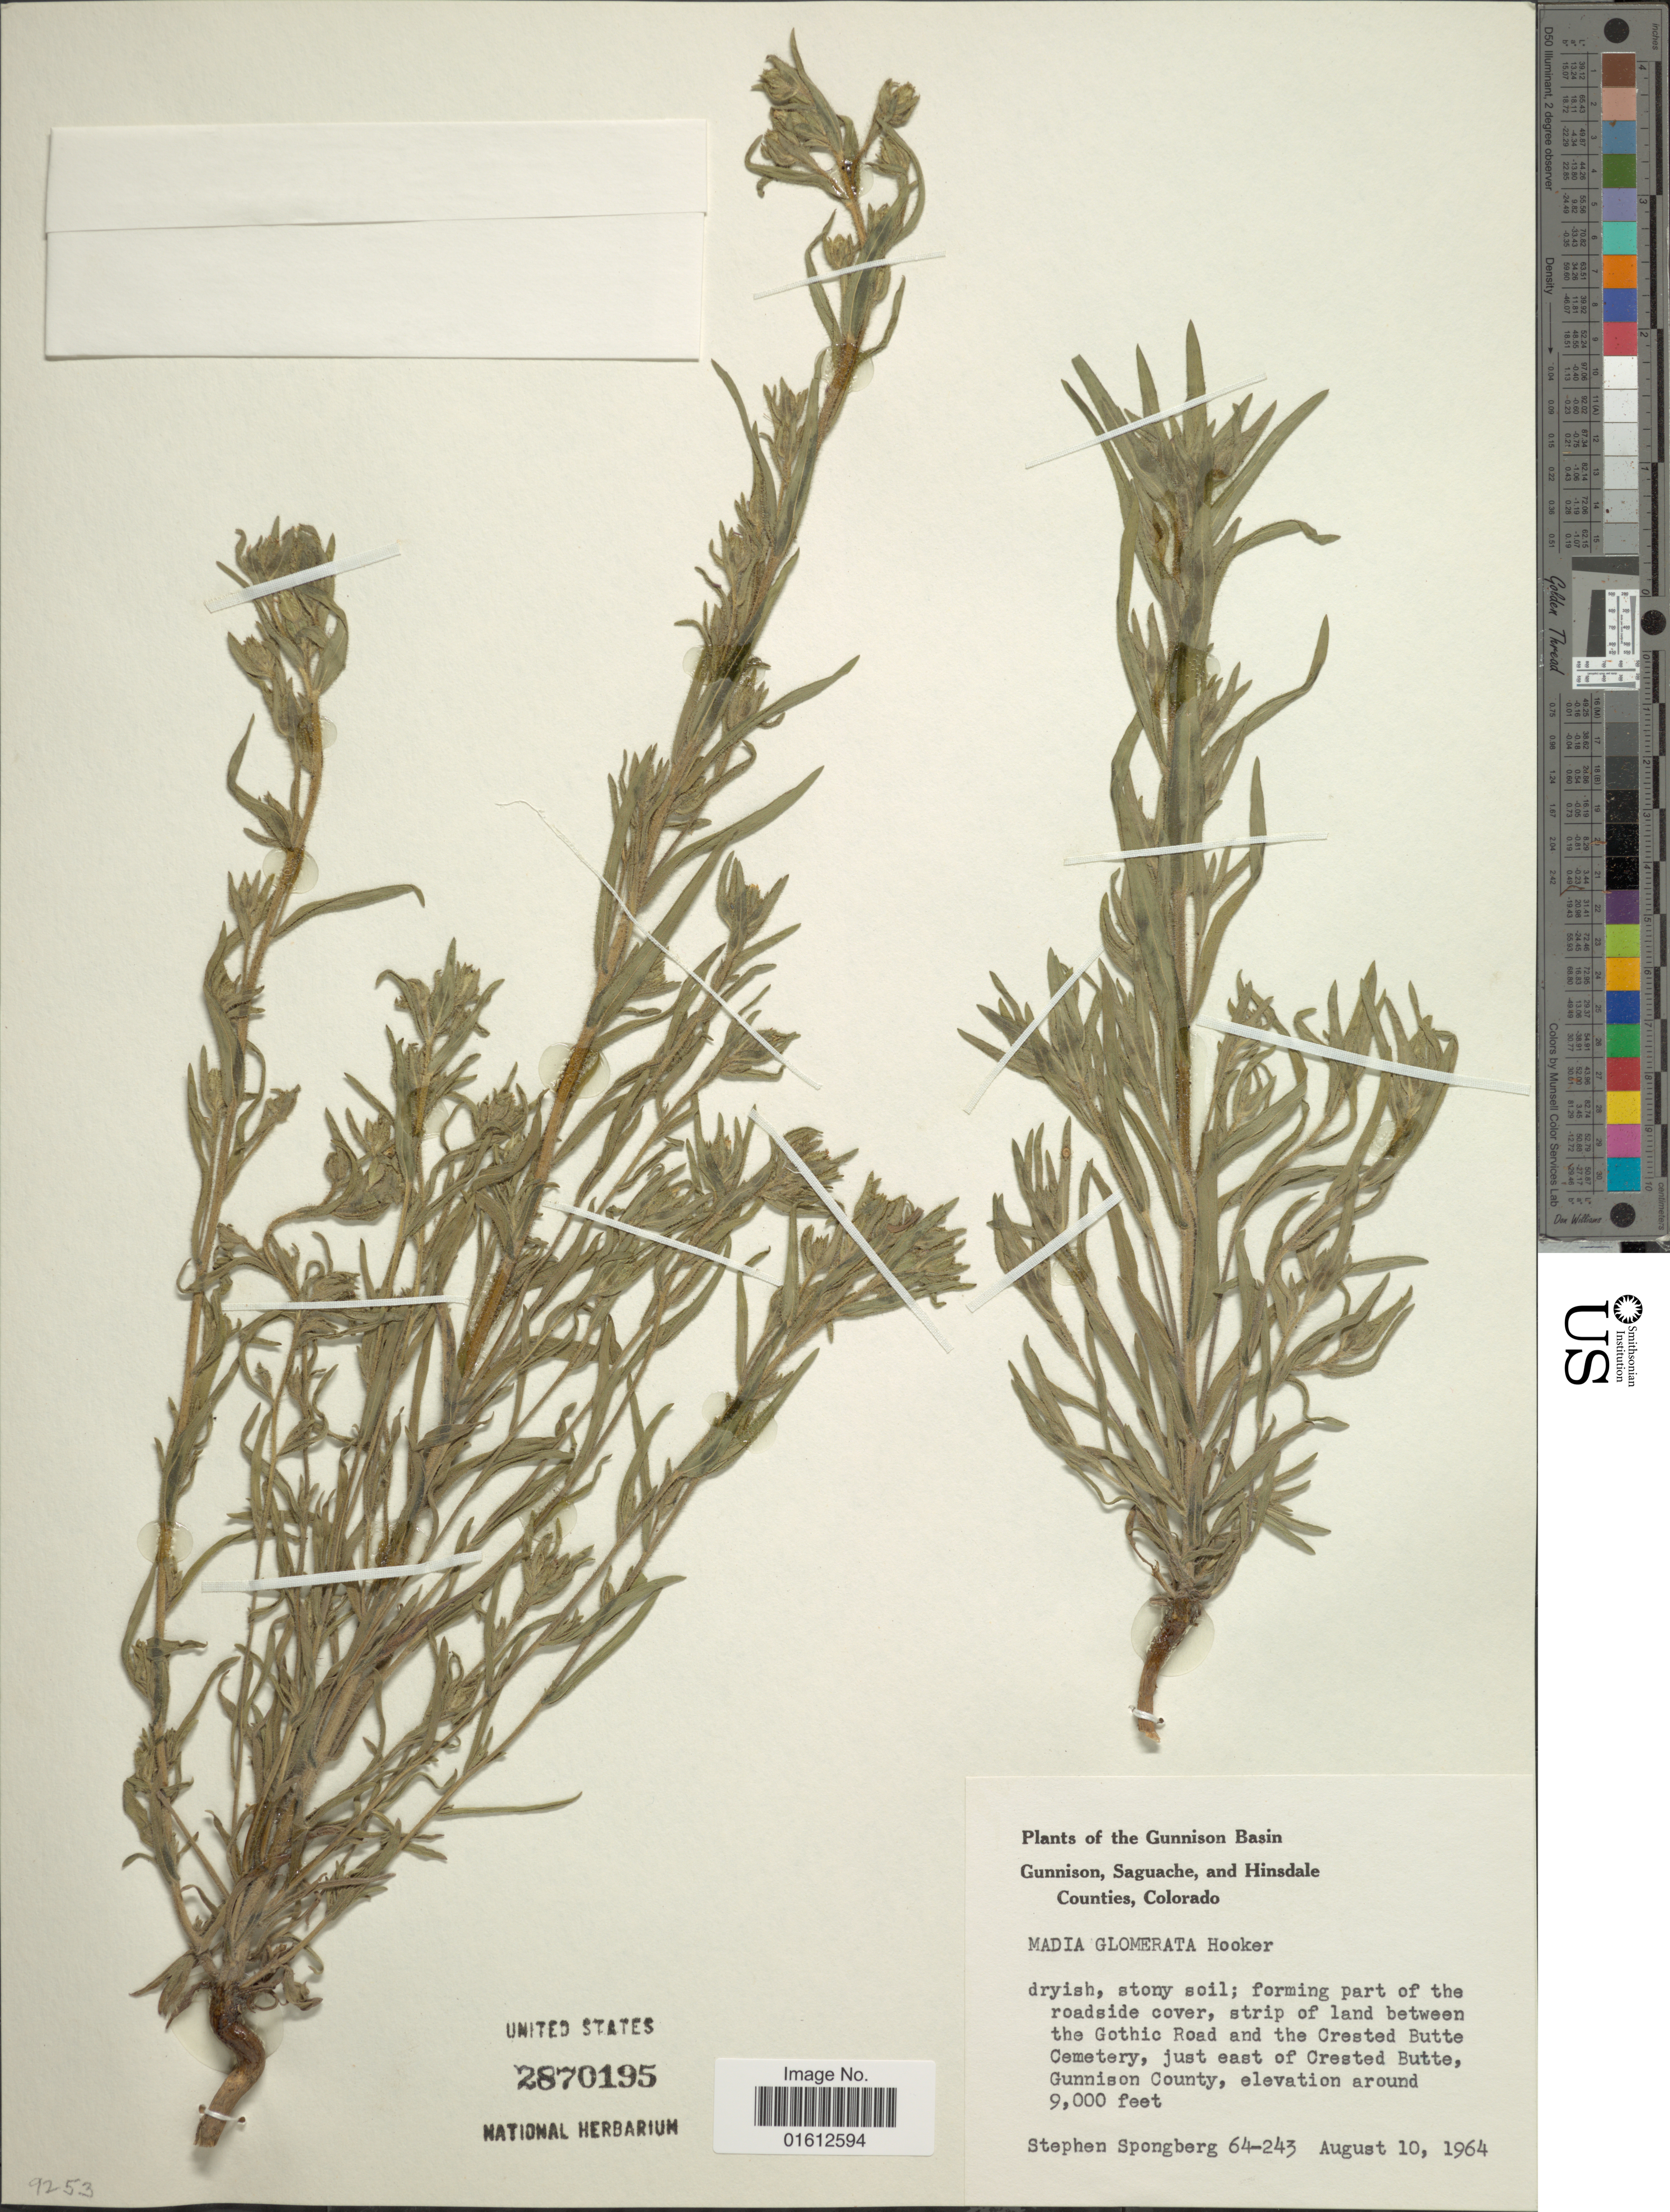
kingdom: Plantae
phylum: Tracheophyta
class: Magnoliopsida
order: Asterales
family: Asteraceae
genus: Madia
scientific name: Madia glomerata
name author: Hook.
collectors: S. A.Spongberg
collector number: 64-243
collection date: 1964-08-10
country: United States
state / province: Colorado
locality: Gunnison Basin. Gunnison, Saguache, and Hinsdale Counties. Strip of land between the Gothic Road and the Crested Butte Cemetery, just east of Crested Butte, Gunnison County.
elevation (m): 2743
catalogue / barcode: US 2870195